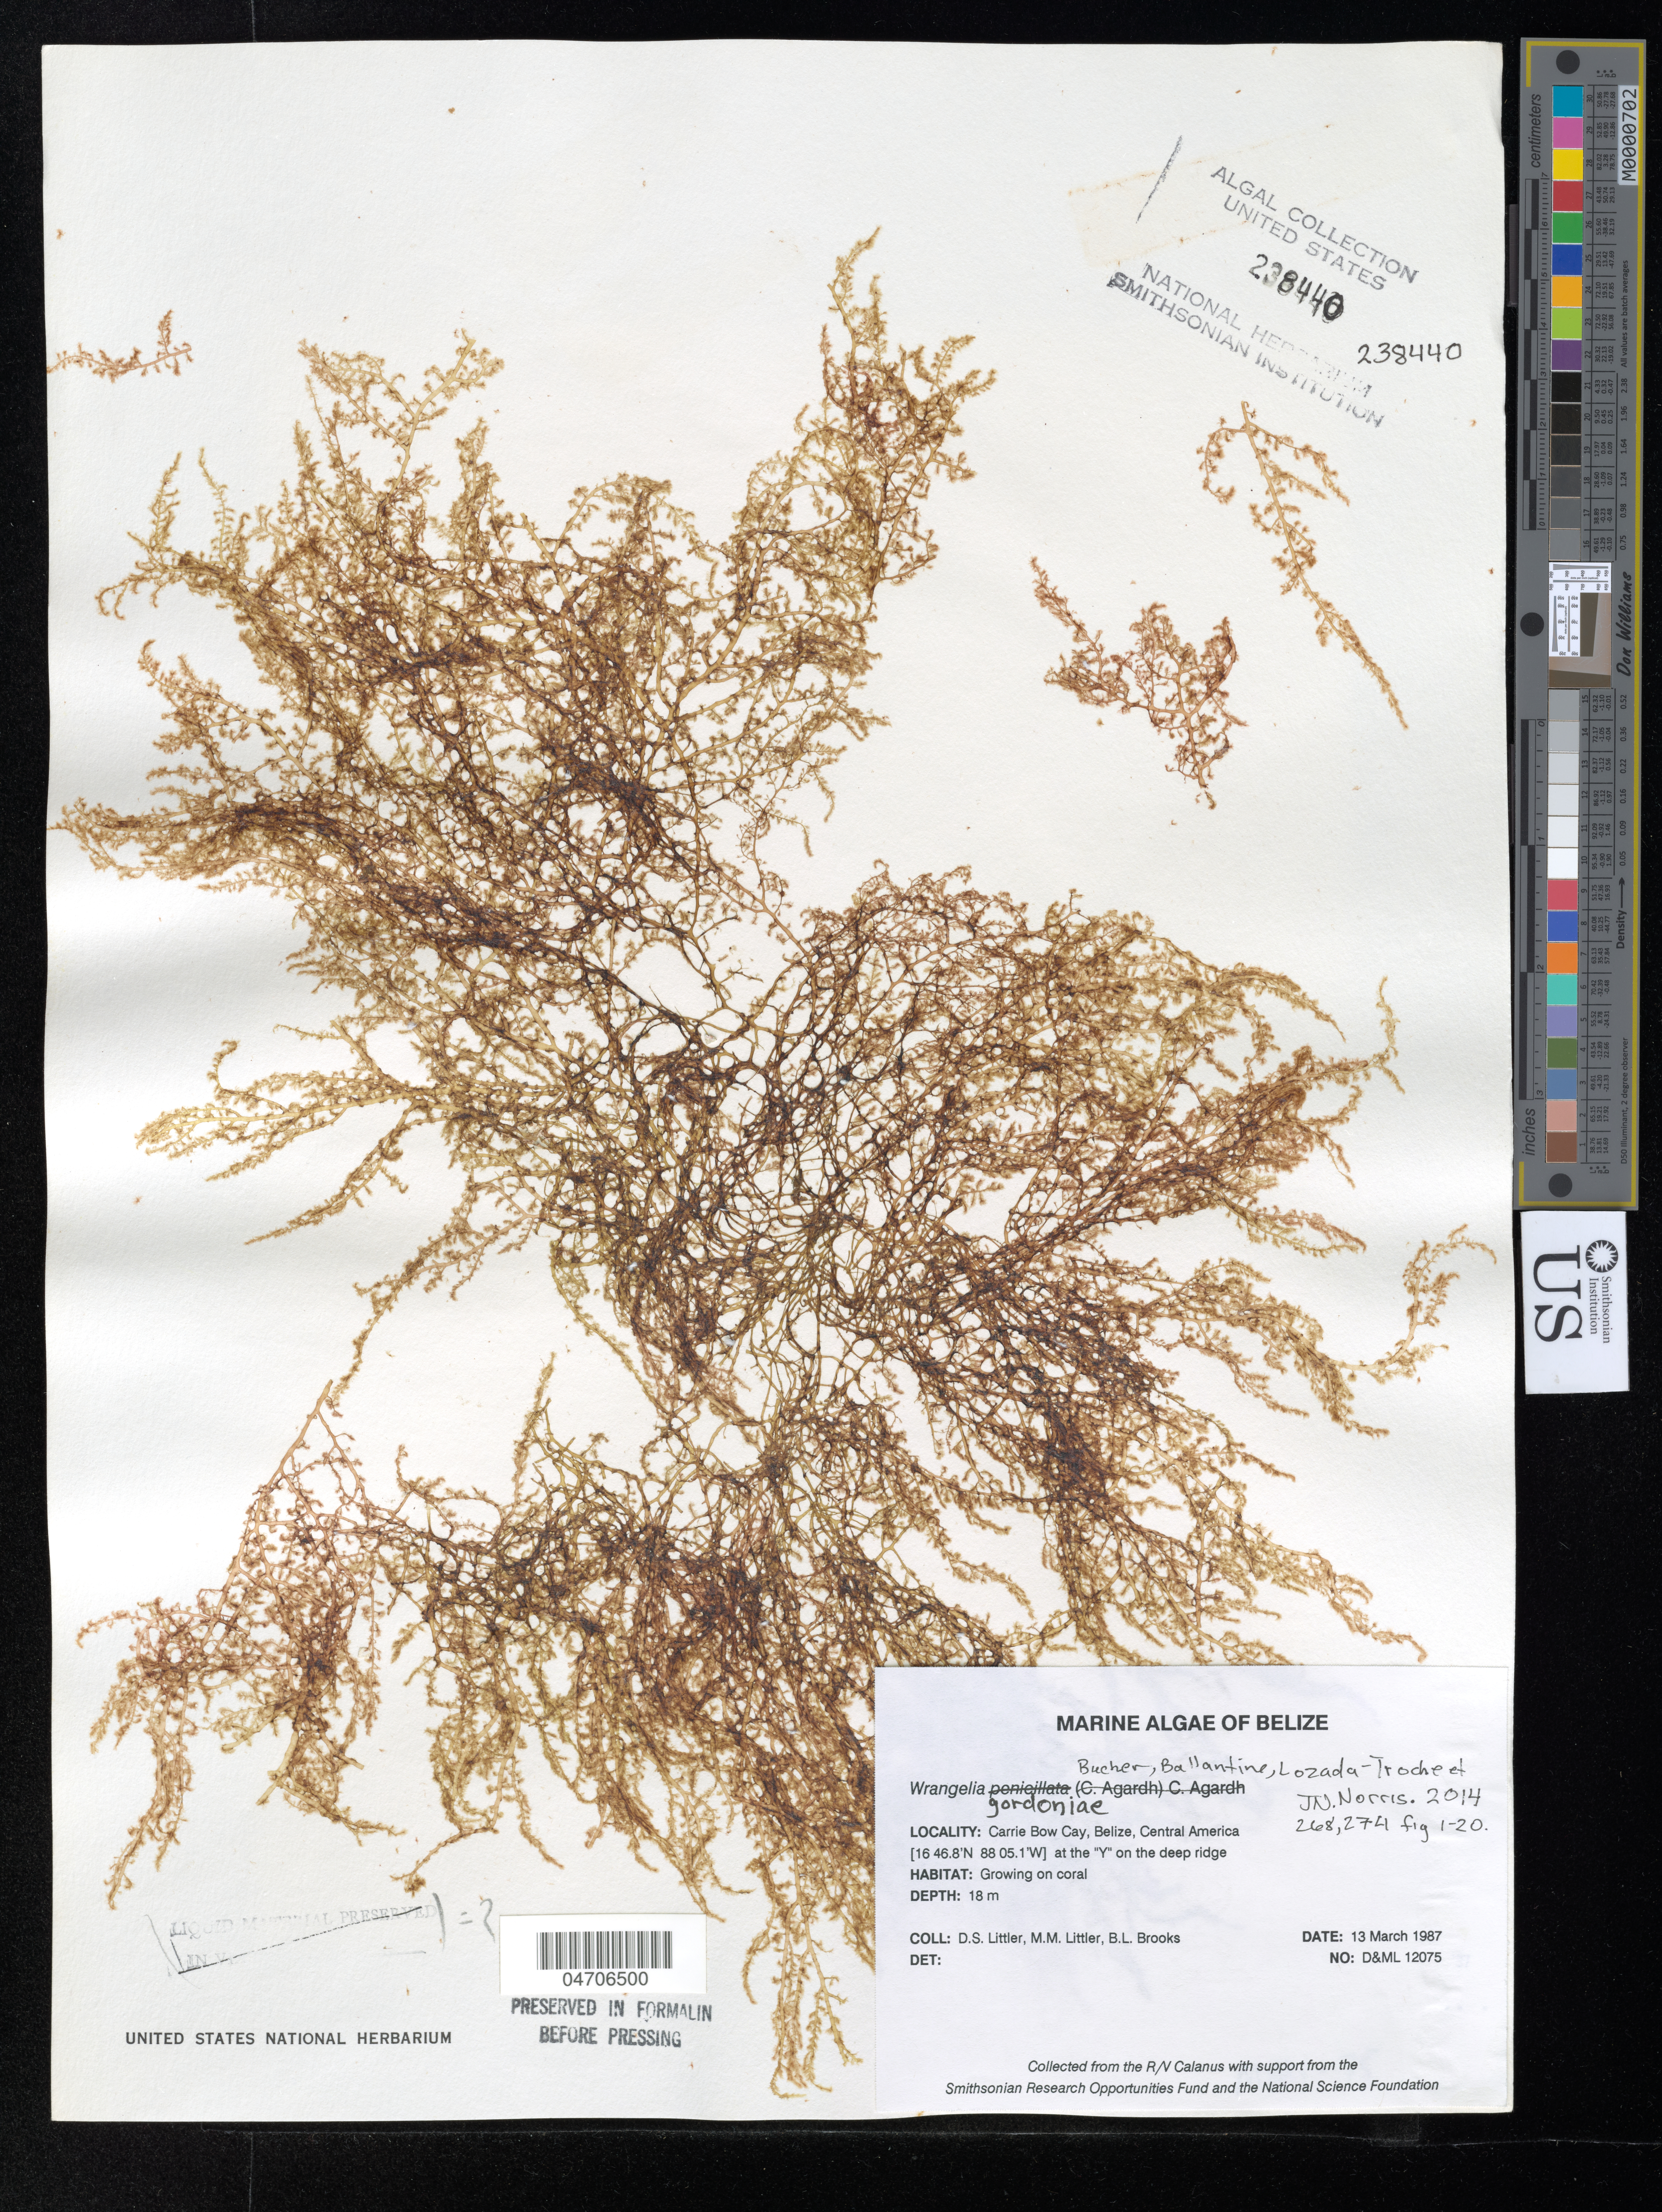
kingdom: Plantae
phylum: Rhodophyta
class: Florideophyceae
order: Ceramiales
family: Wrangeliaceae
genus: Wrangelia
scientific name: Wrangelia gordoniae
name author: K.E. Bucher et al.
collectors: D. S. Littler, M. M. Littler & B. Brooks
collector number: D&ML12075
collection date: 1987-03-13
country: Belize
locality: Carrie Bow Cay, at the "Y" on the deep ridge.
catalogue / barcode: US 238440